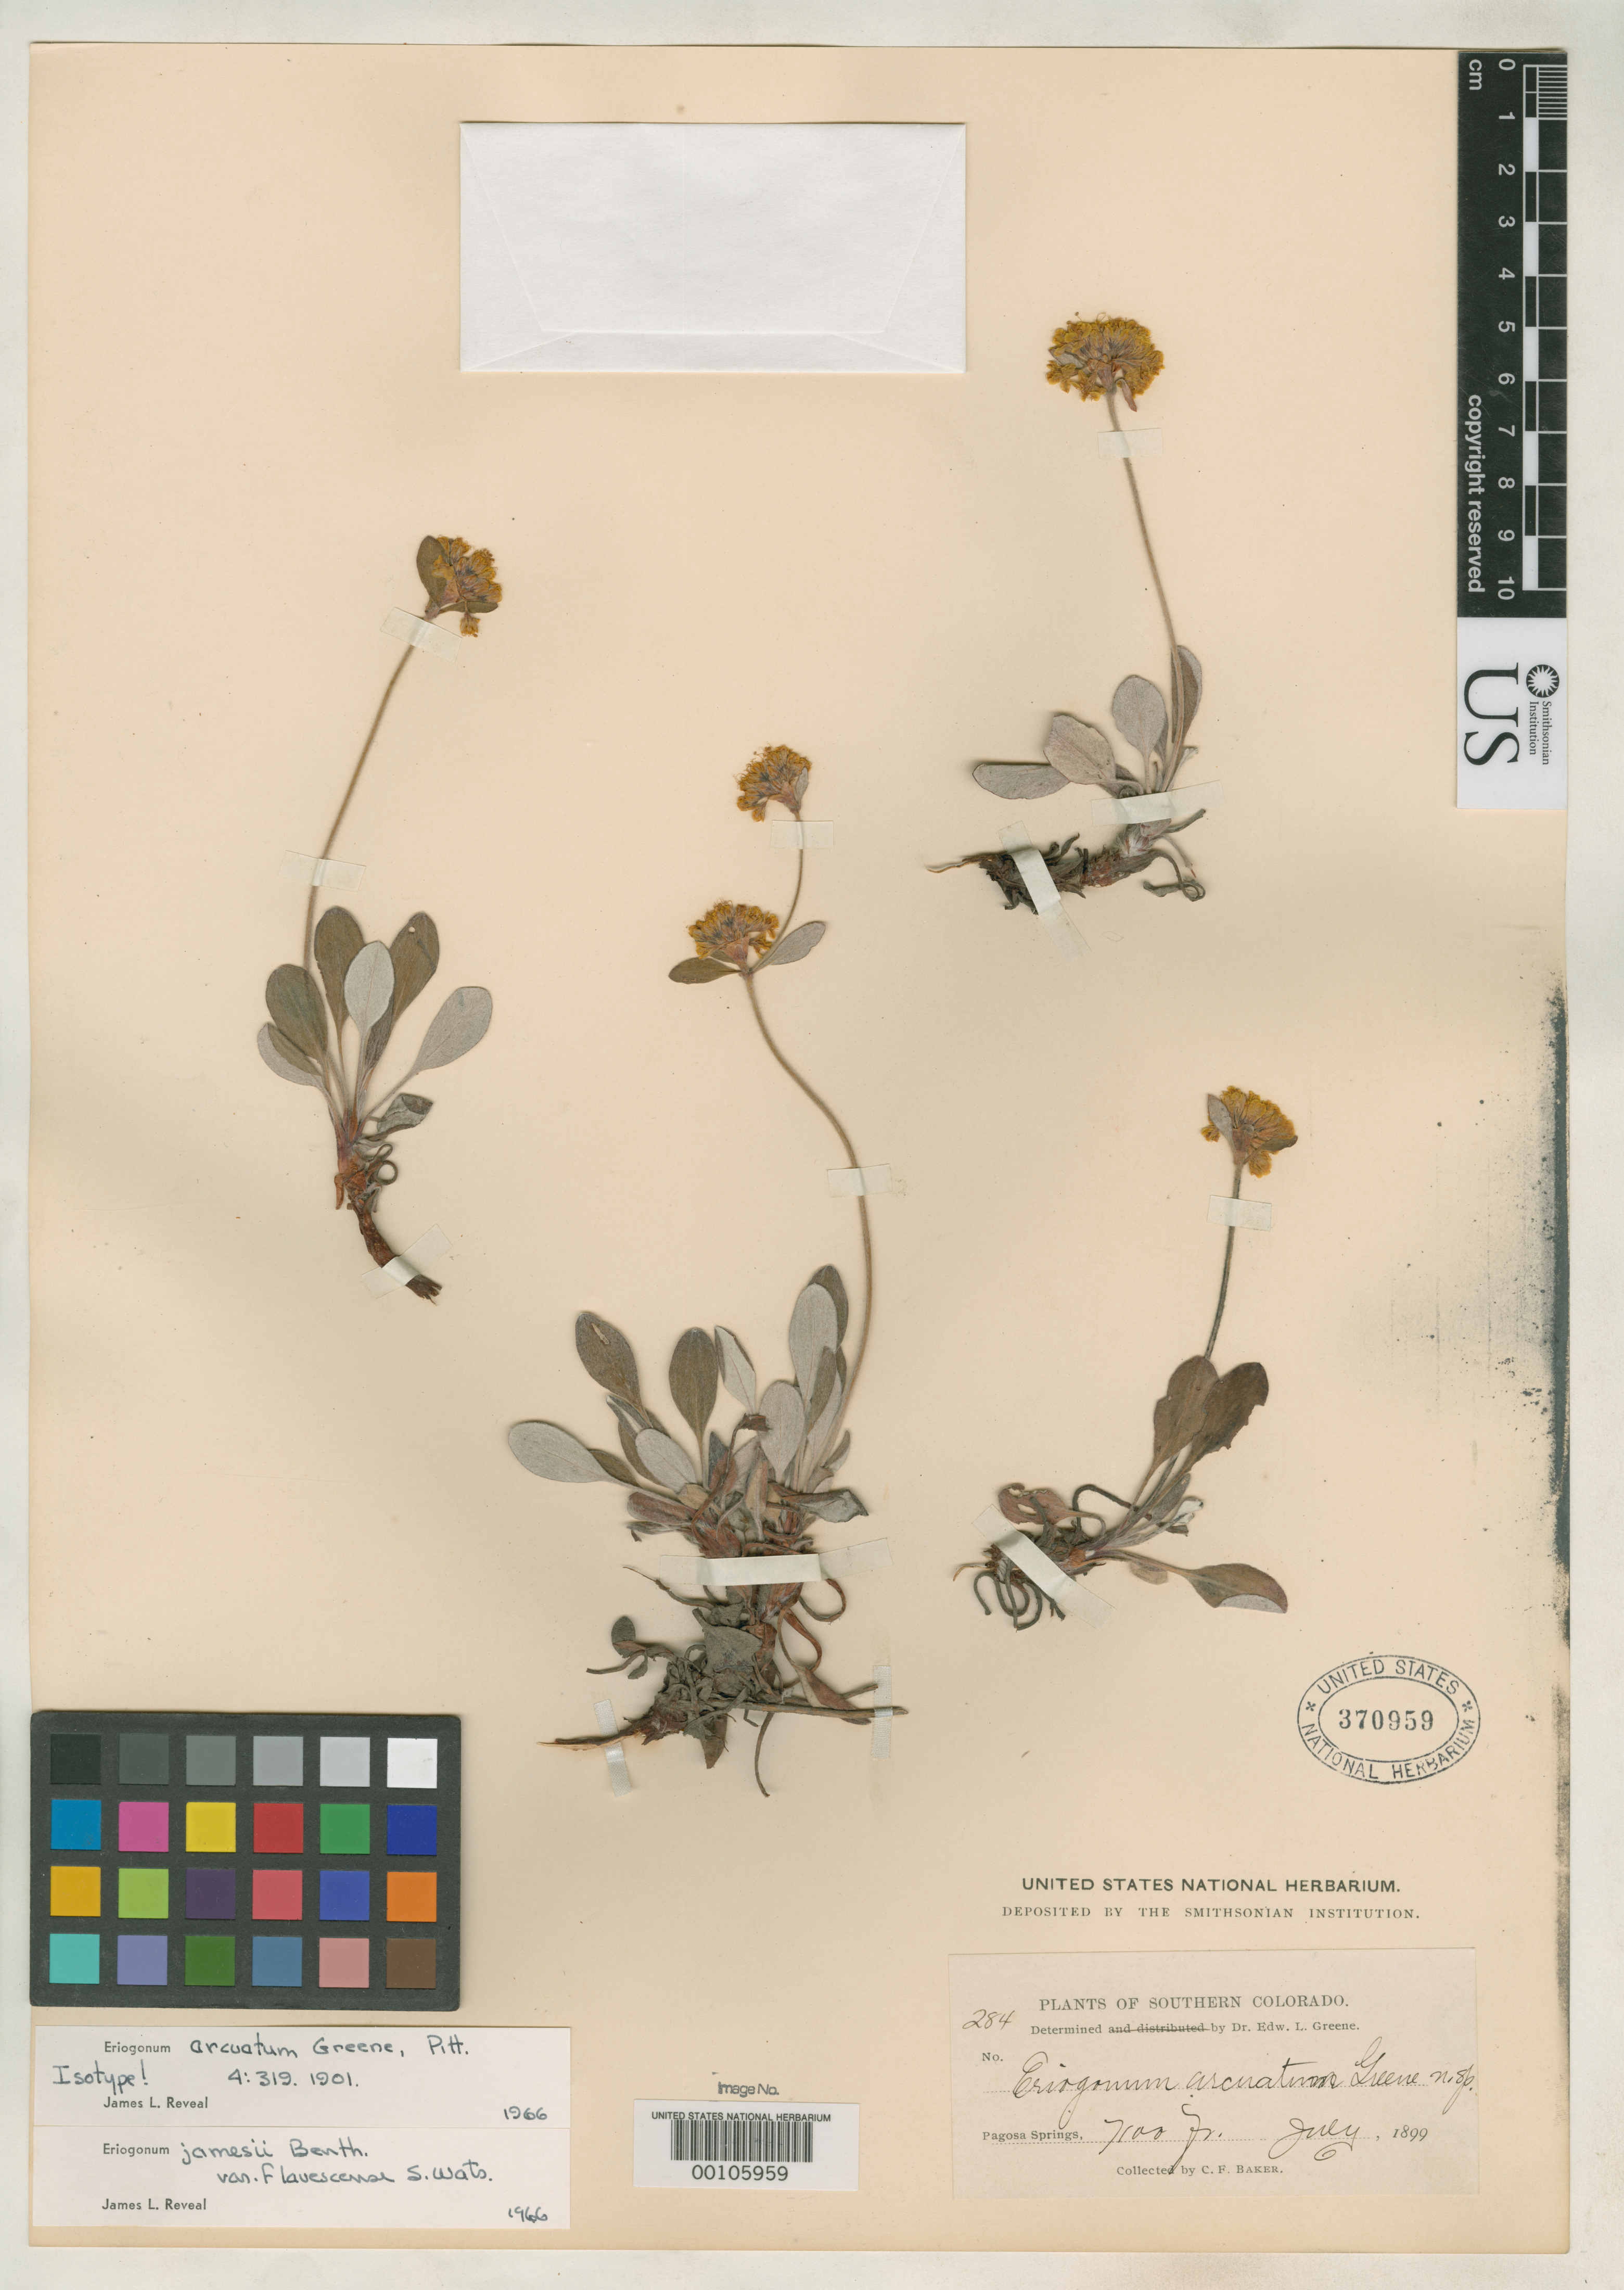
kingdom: Plantae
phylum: Tracheophyta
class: Magnoliopsida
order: Caryophyllales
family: Polygonaceae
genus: Eriogonum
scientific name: Eriogonum arcuatum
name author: Greene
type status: Isotype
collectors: C. F. Baker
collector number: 284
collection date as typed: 17 Jul 1899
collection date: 1899-07-17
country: United States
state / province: Colorado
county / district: Archuleta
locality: Pagosa Springs.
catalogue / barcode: US 370959